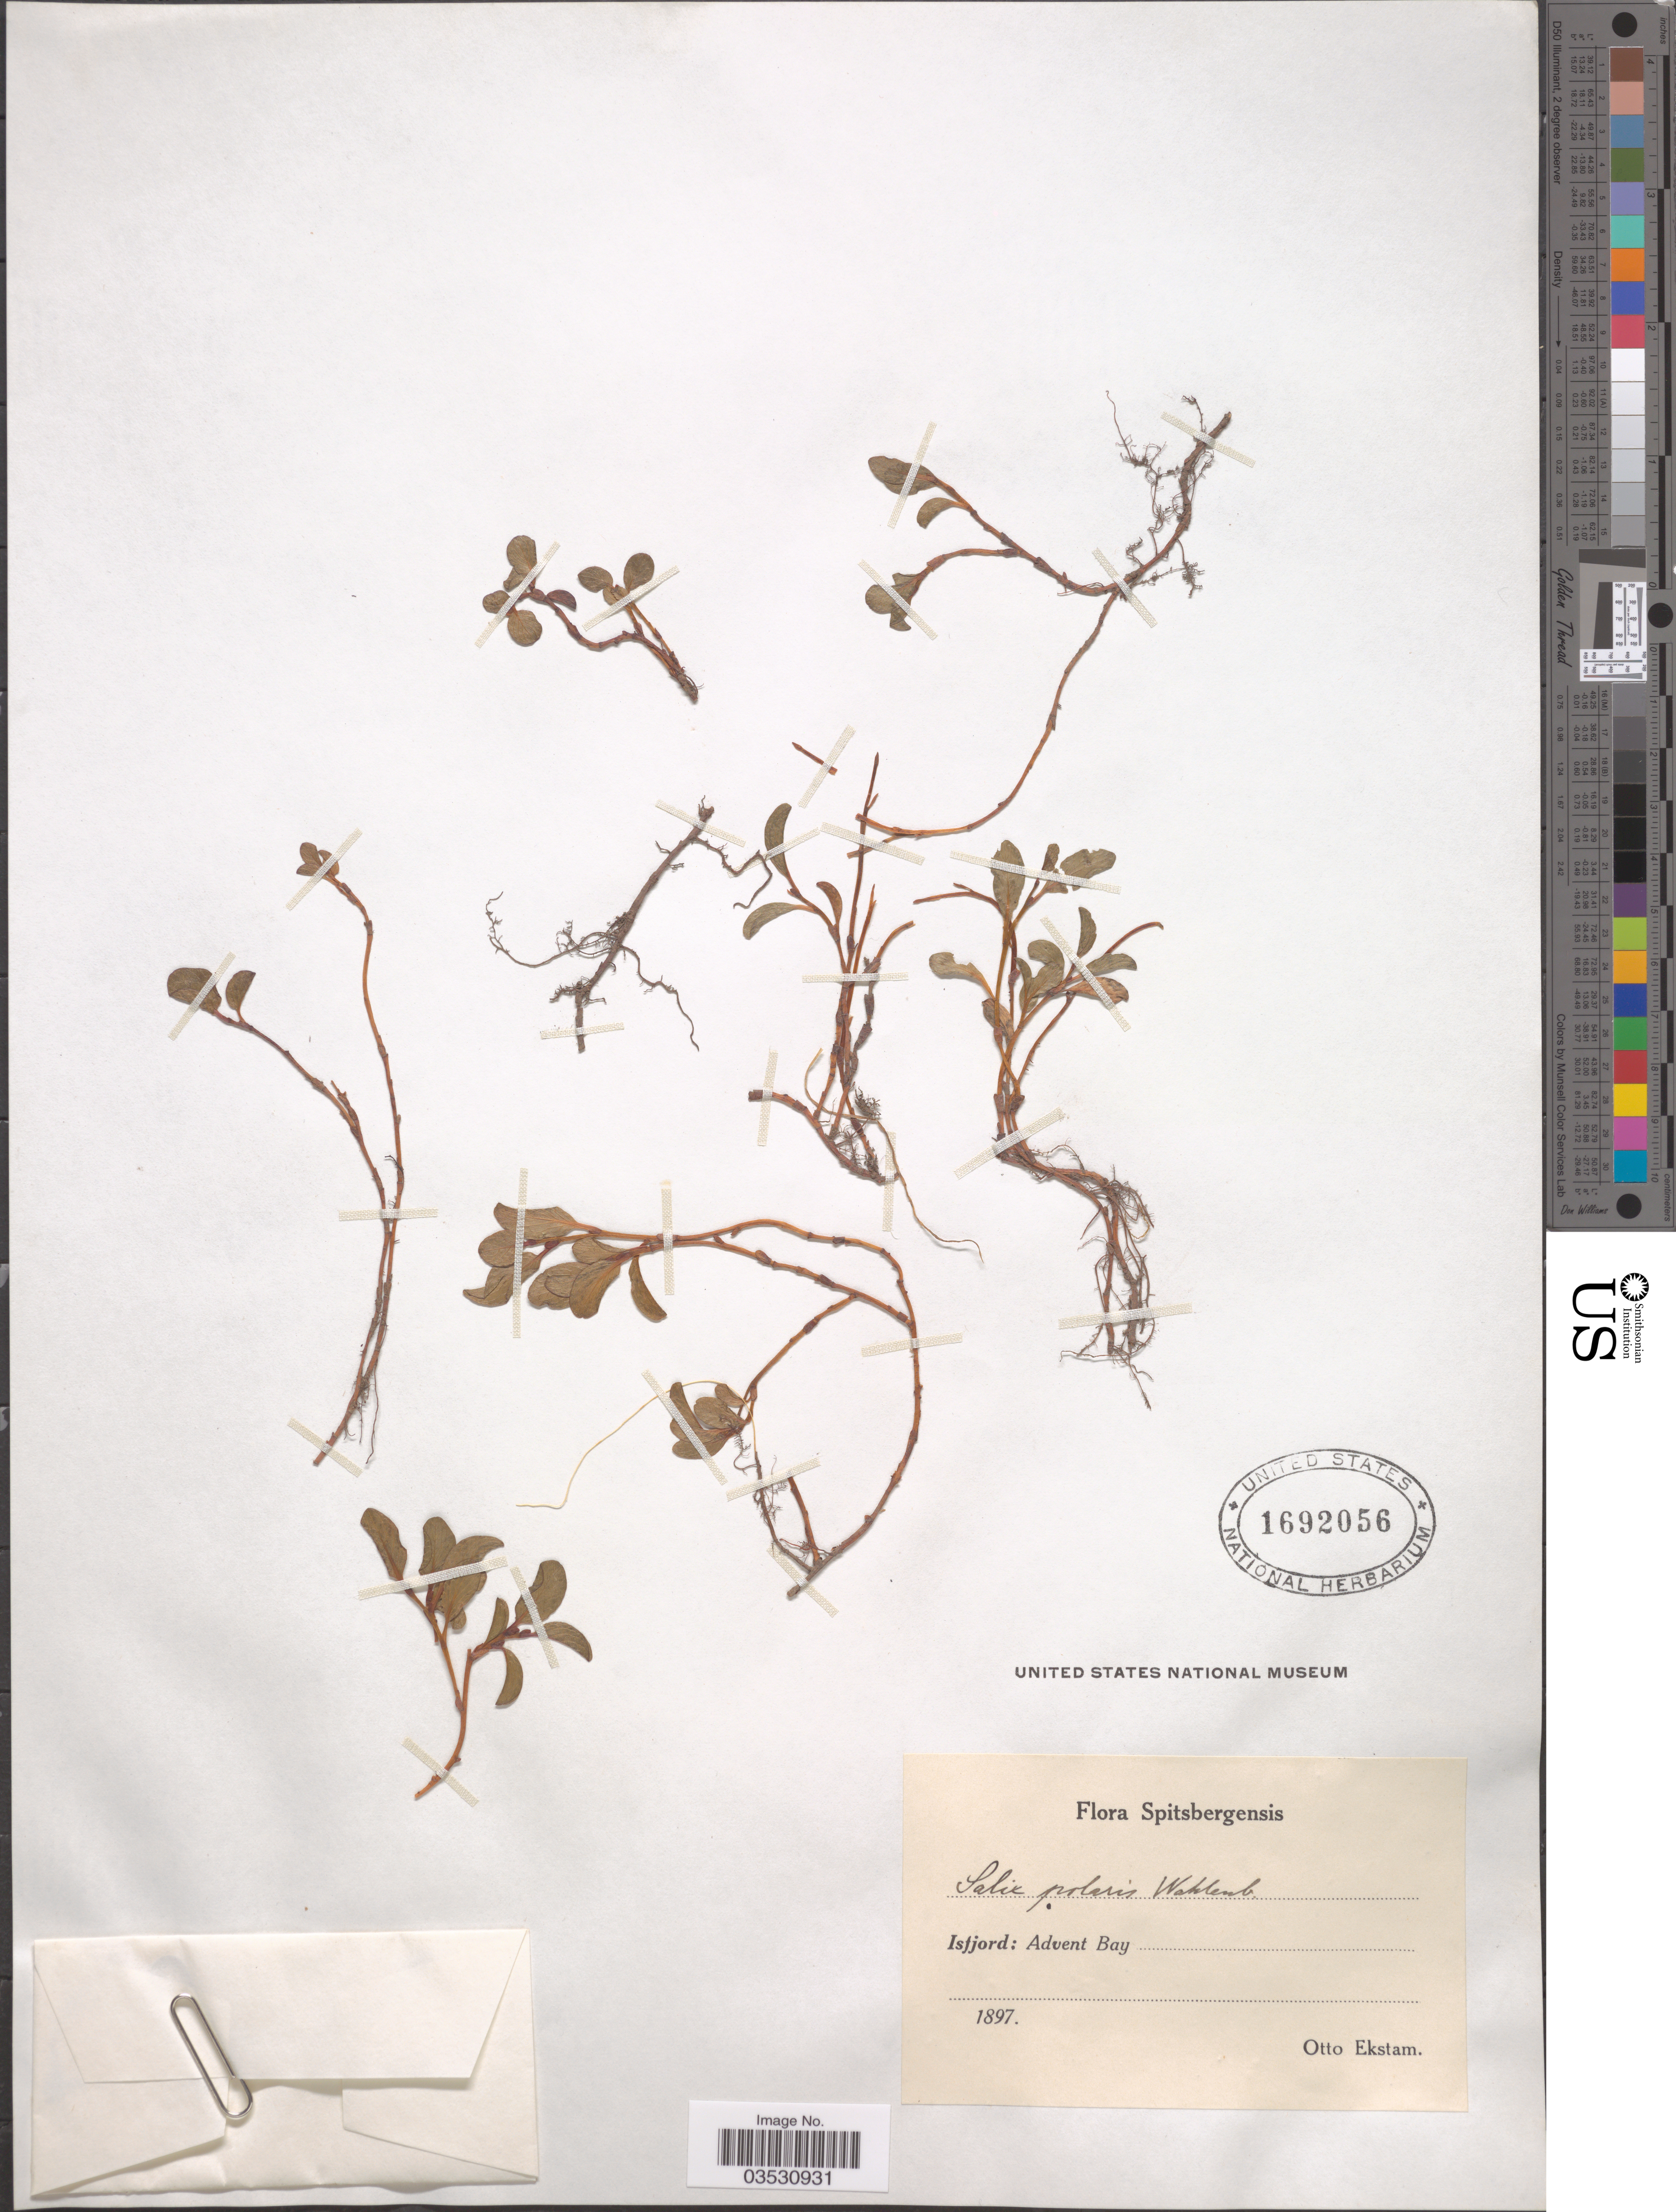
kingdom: Plantae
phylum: Tracheophyta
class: Magnoliopsida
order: Malpighiales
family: Salicaceae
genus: Salix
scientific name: Salix polaris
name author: Wahlenb.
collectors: O. Ekstam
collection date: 1897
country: Norway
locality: Spitsbergensis. Isfjord: Advent Bay.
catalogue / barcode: US 1692056